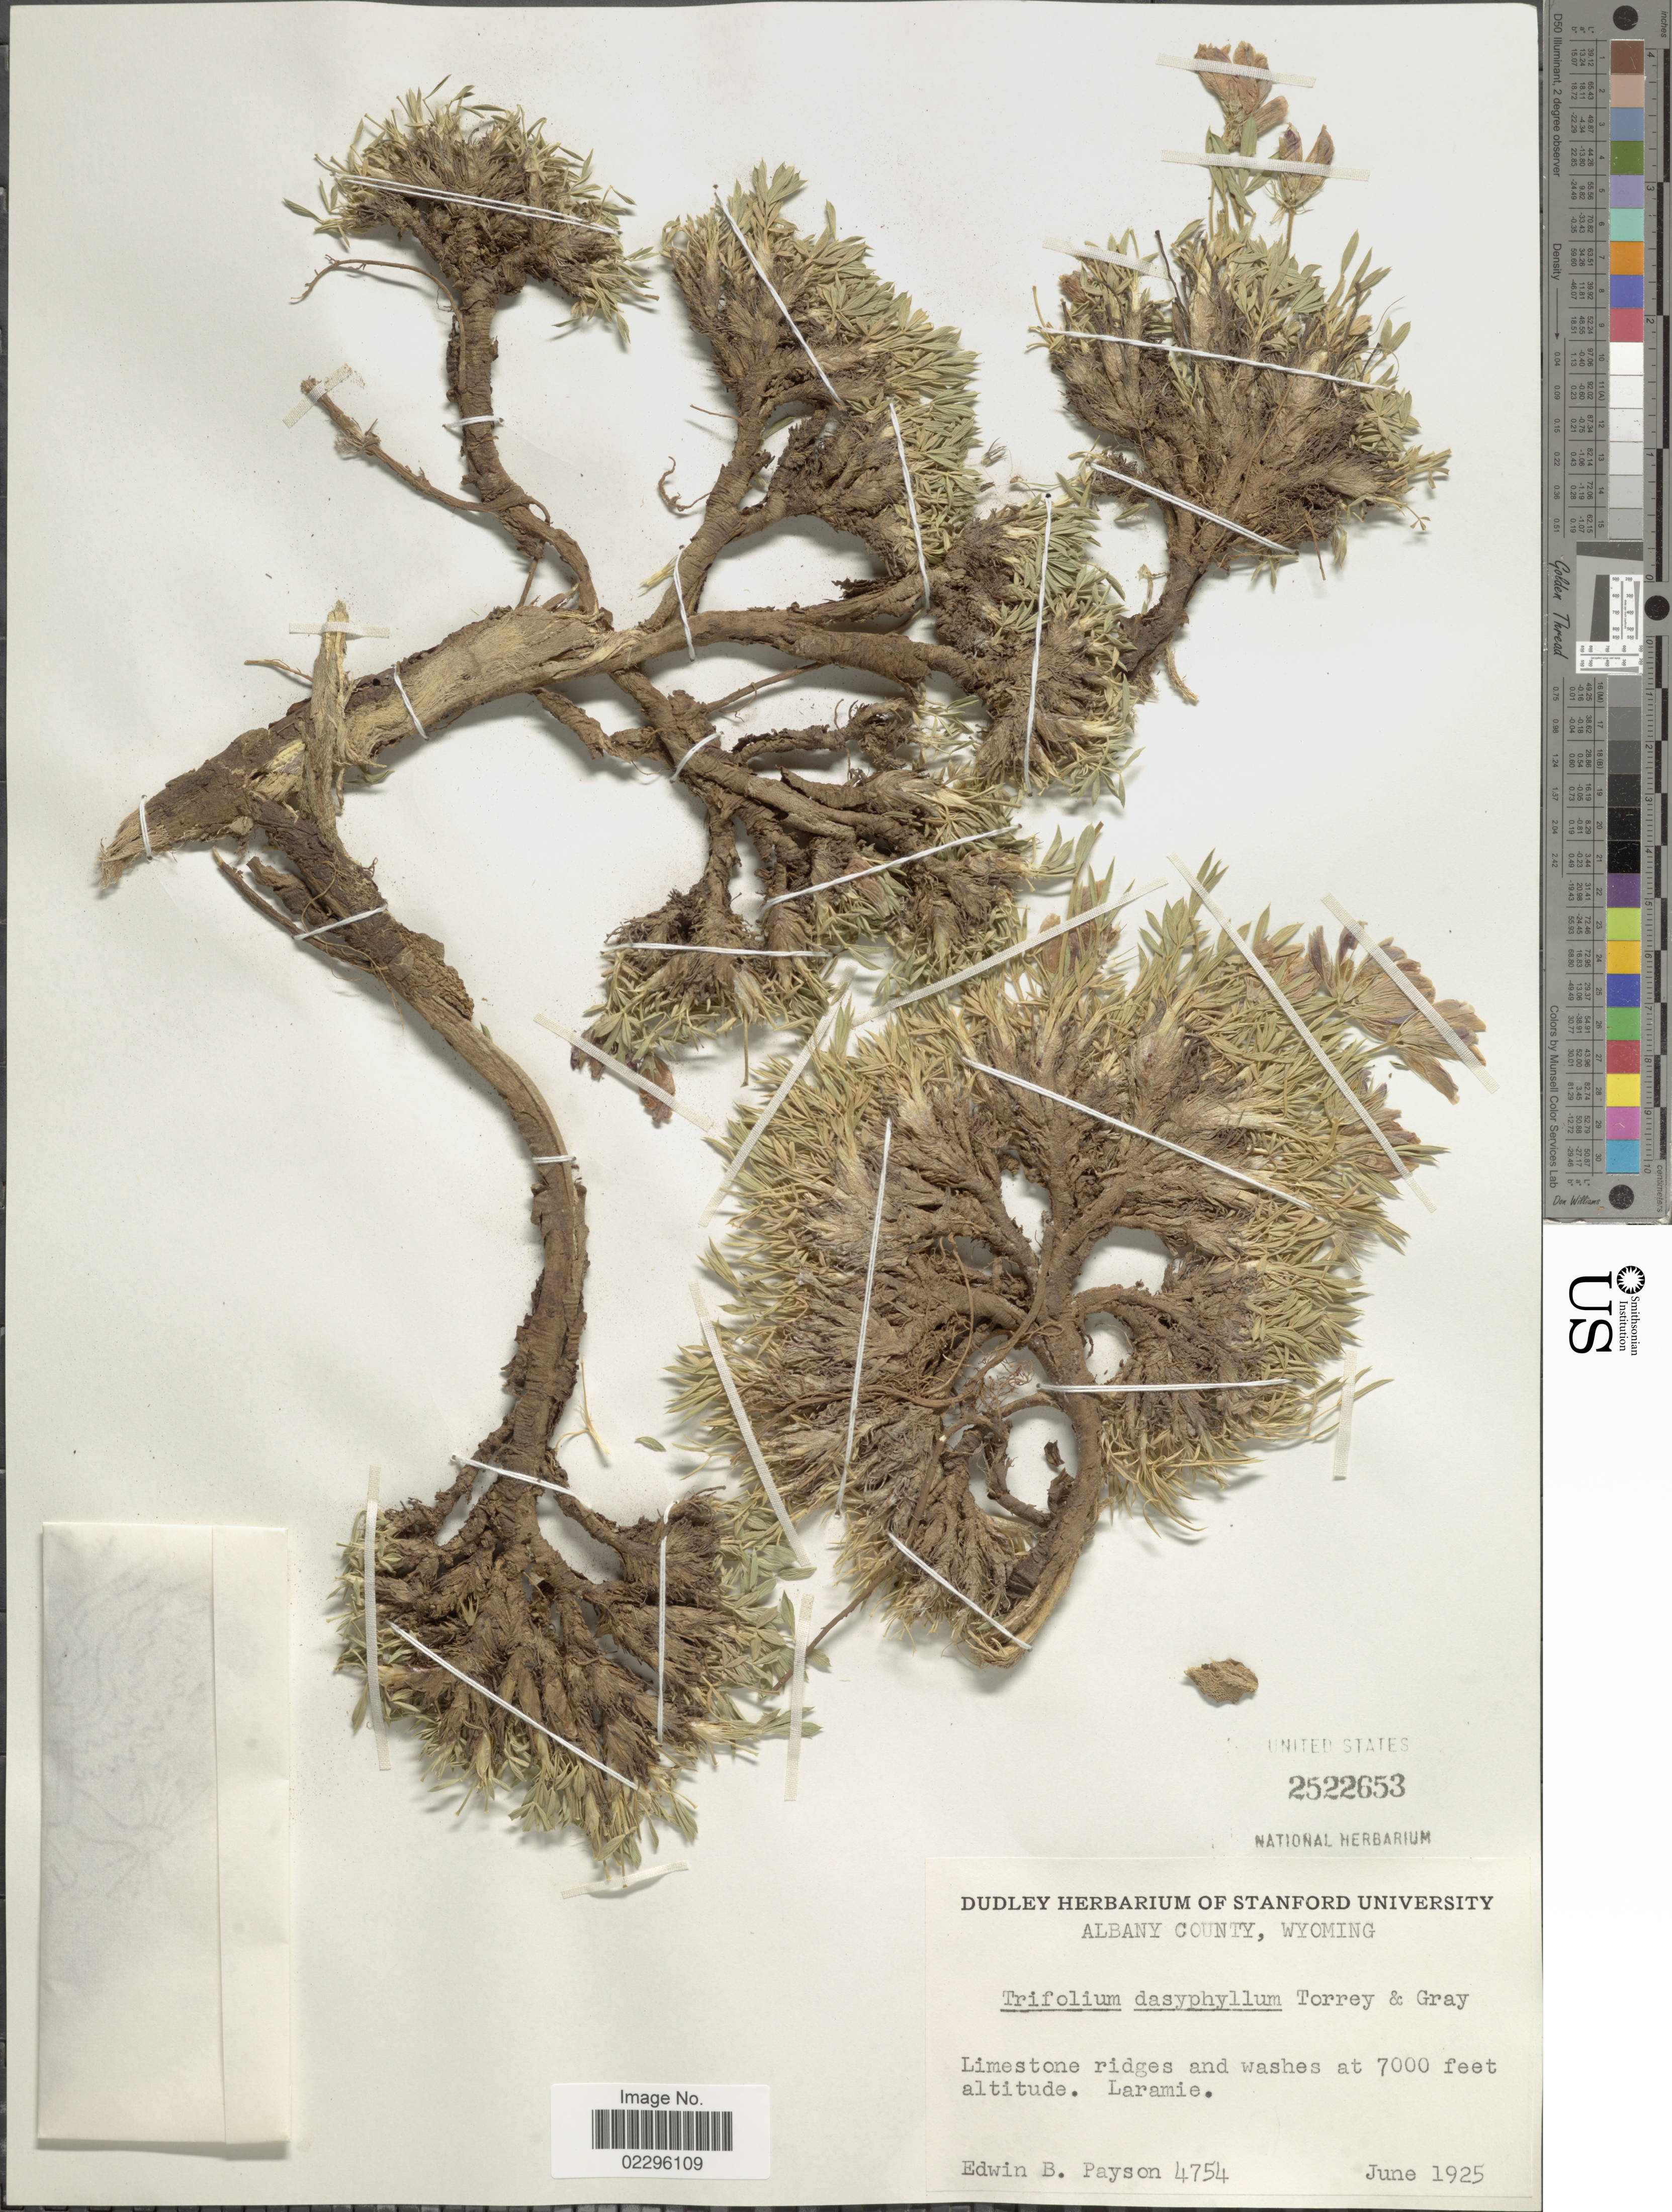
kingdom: Plantae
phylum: Tracheophyta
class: Magnoliopsida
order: Fabales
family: Fabaceae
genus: Trifolium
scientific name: Trifolium dasyphyllum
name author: Torr. & A. Gray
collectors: E. B. Payson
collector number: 4754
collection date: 1925-06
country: United States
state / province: Wyoming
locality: Albany County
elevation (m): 2134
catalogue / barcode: US 2522653